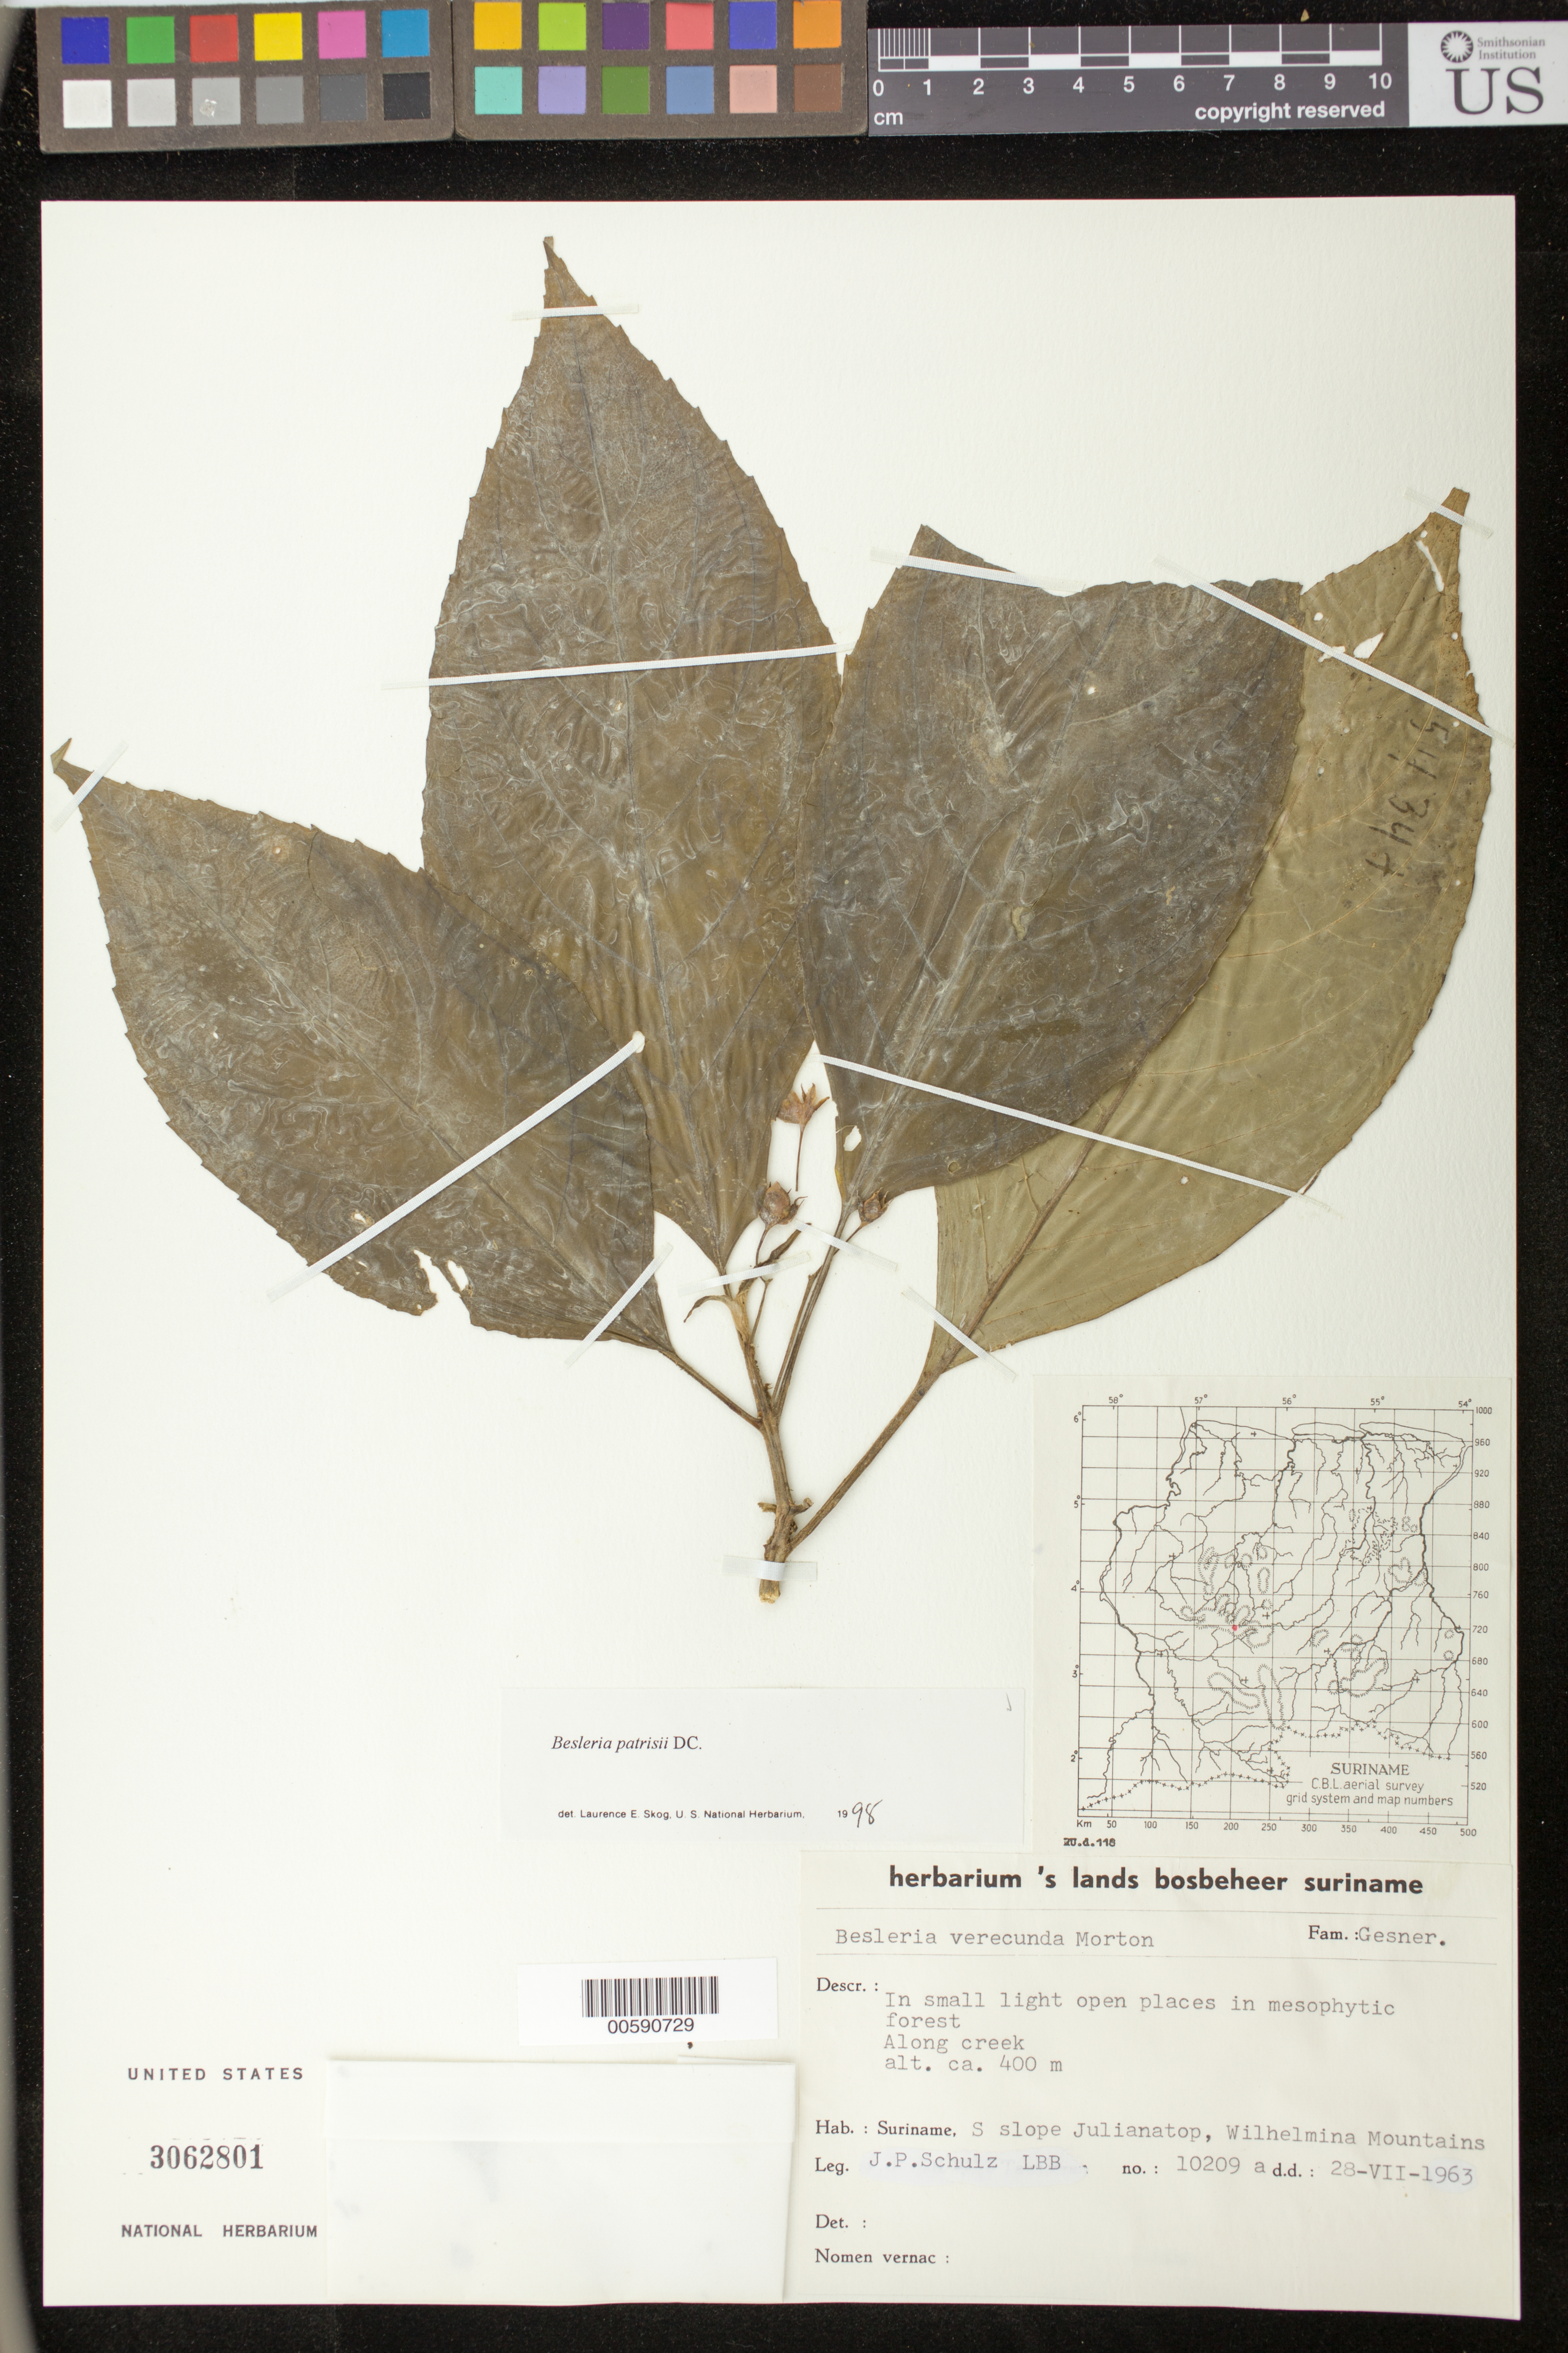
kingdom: Plantae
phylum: Tracheophyta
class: Magnoliopsida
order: Lamiales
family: Gesneriaceae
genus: Besleria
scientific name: Besleria patrisii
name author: DC.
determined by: Skog, Laurence E.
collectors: J. P. Schulz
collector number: LBB 10209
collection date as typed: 28 Jul 1963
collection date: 1963-07-28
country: Suriname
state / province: Sipaliwini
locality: S slope Julianatop, Wilhelmina Mountains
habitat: In small light open places in mesophytic forest; along creek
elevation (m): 400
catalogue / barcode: US 3062801